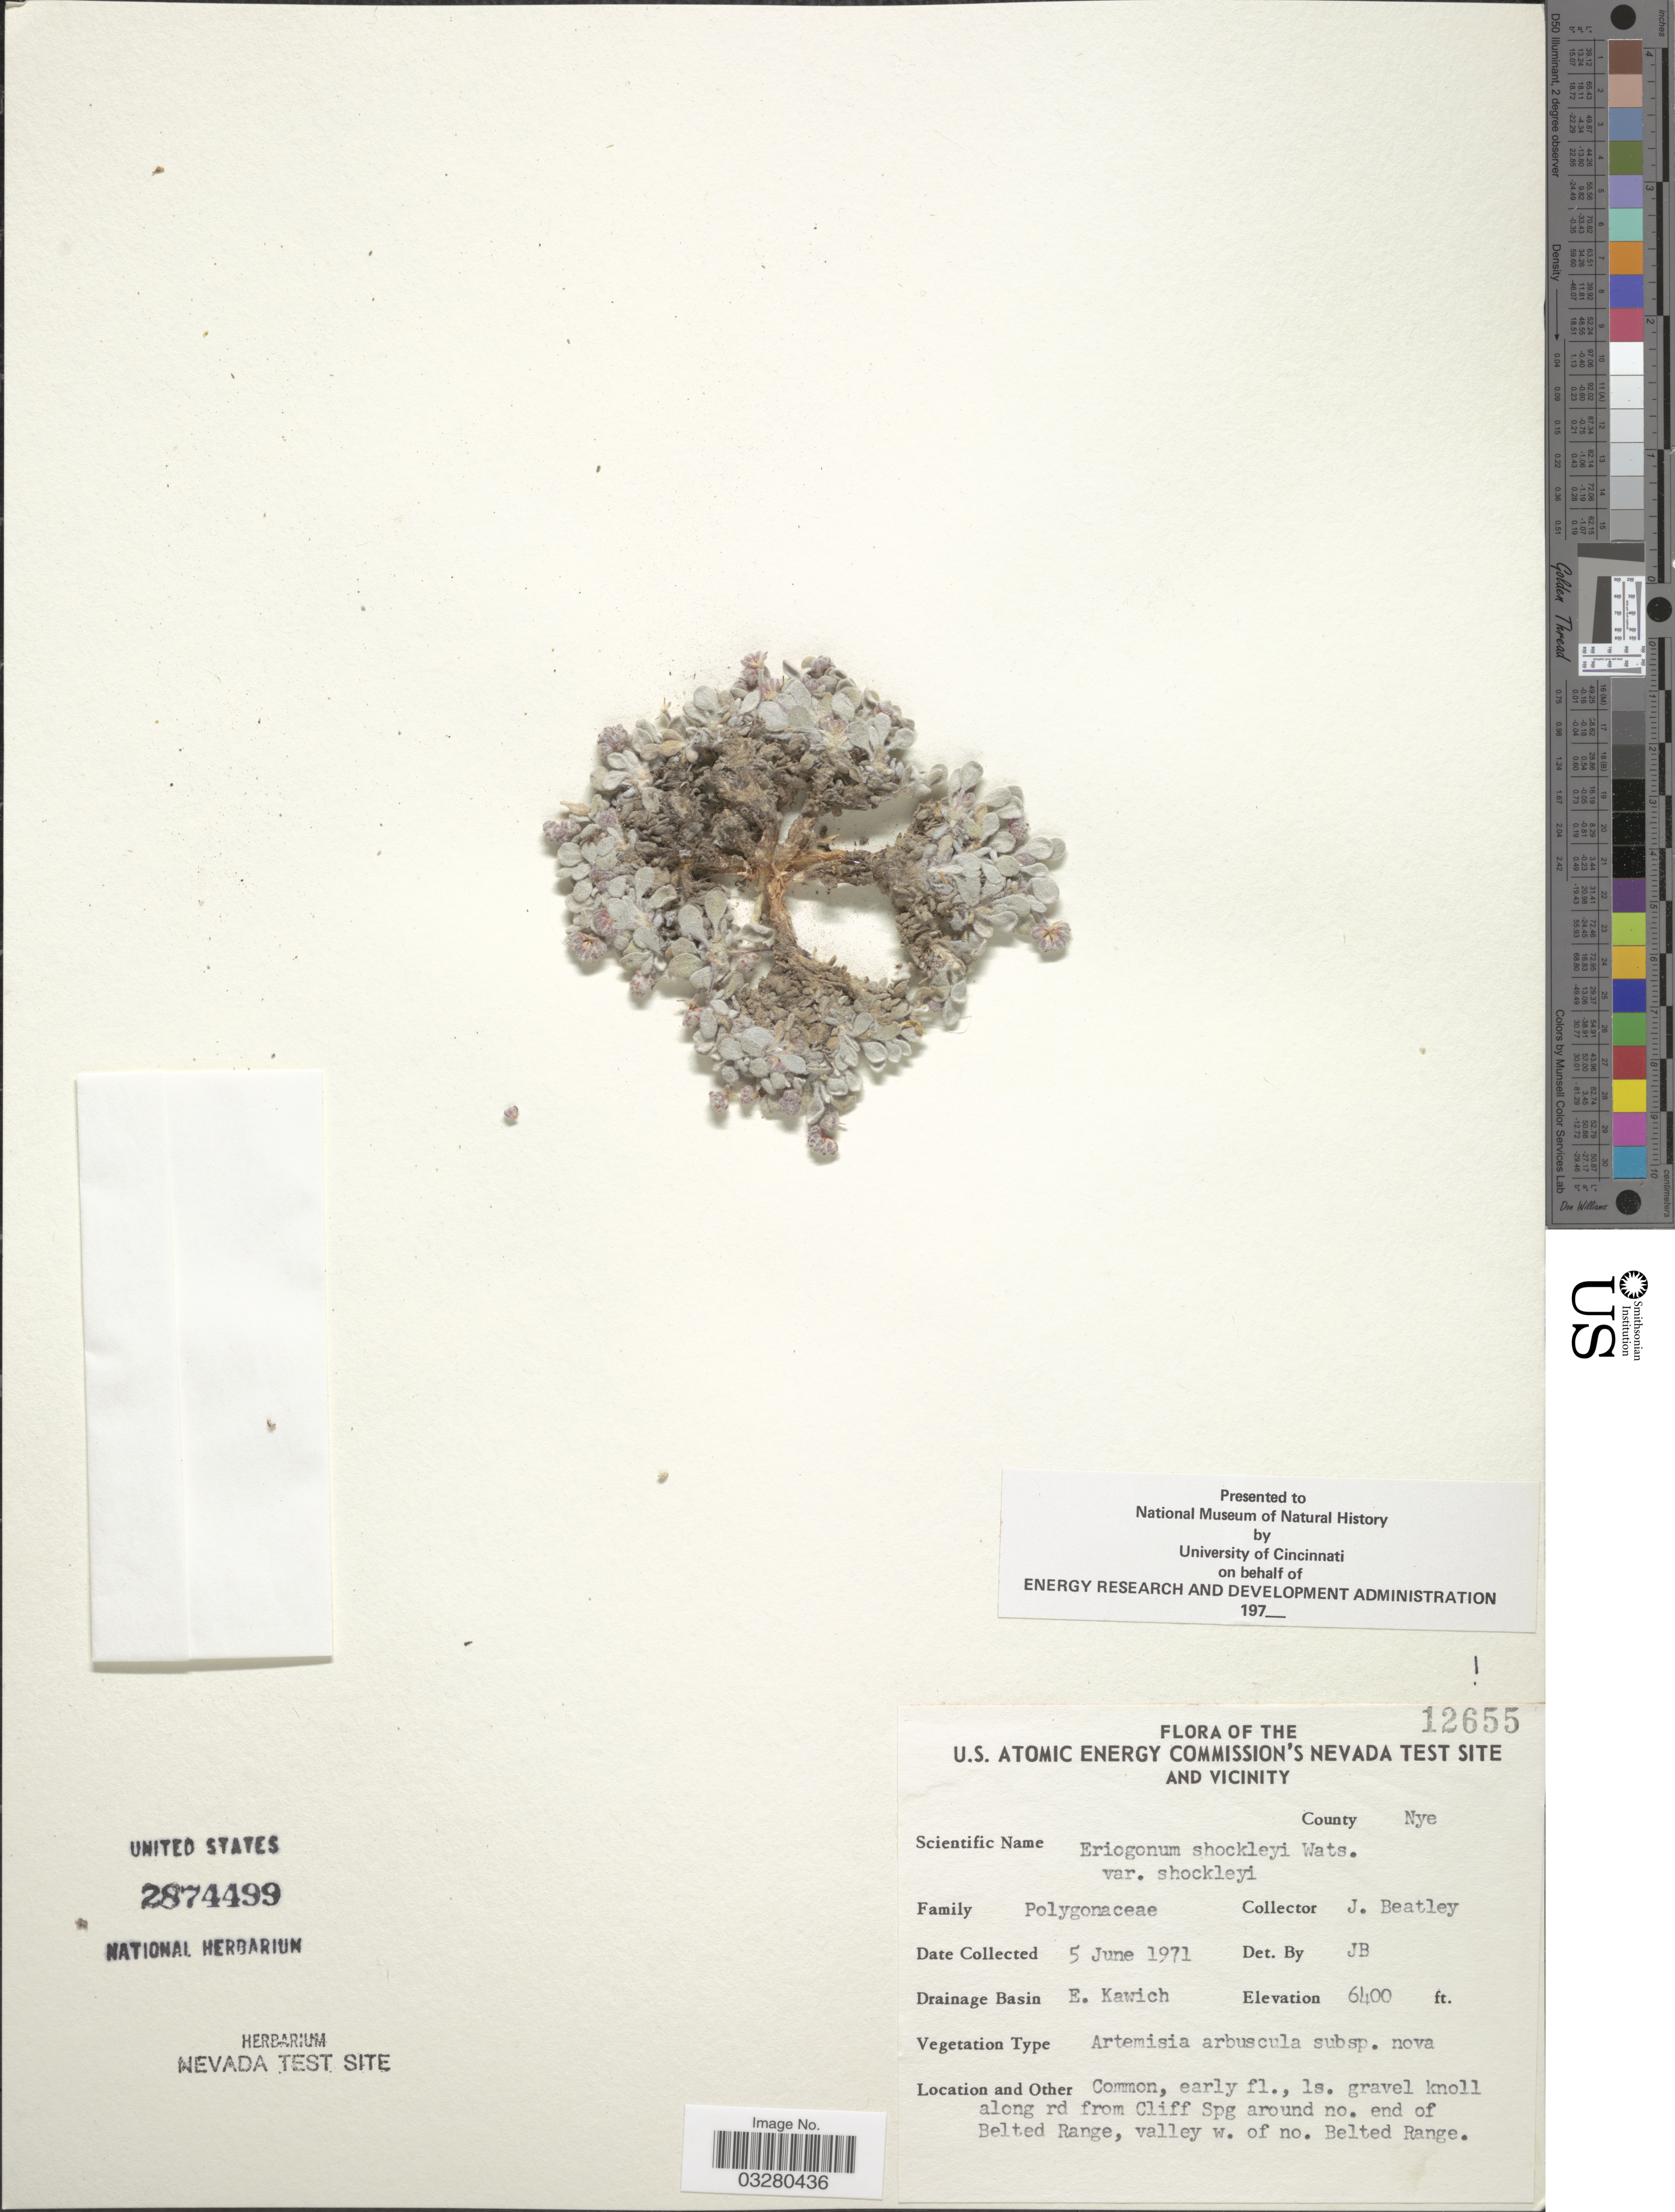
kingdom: Plantae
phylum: Tracheophyta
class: Magnoliopsida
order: Caryophyllales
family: Polygonaceae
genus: Eriogonum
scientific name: Eriogonum shockleyi var. shockleyi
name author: S. Watson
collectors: J. C. Beatley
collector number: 12655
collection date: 1971-06-05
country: United States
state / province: Nevada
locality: U.S. Atomic Energy Commission's Nevada Test Site and Vicinity. County Nye. Drainage Basin E. Kawich. Ls. gravel knoll along rd from Cliff Spg around no. end of Belted Range, valley w. of no. Belted Range.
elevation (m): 1951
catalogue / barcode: US 2874499